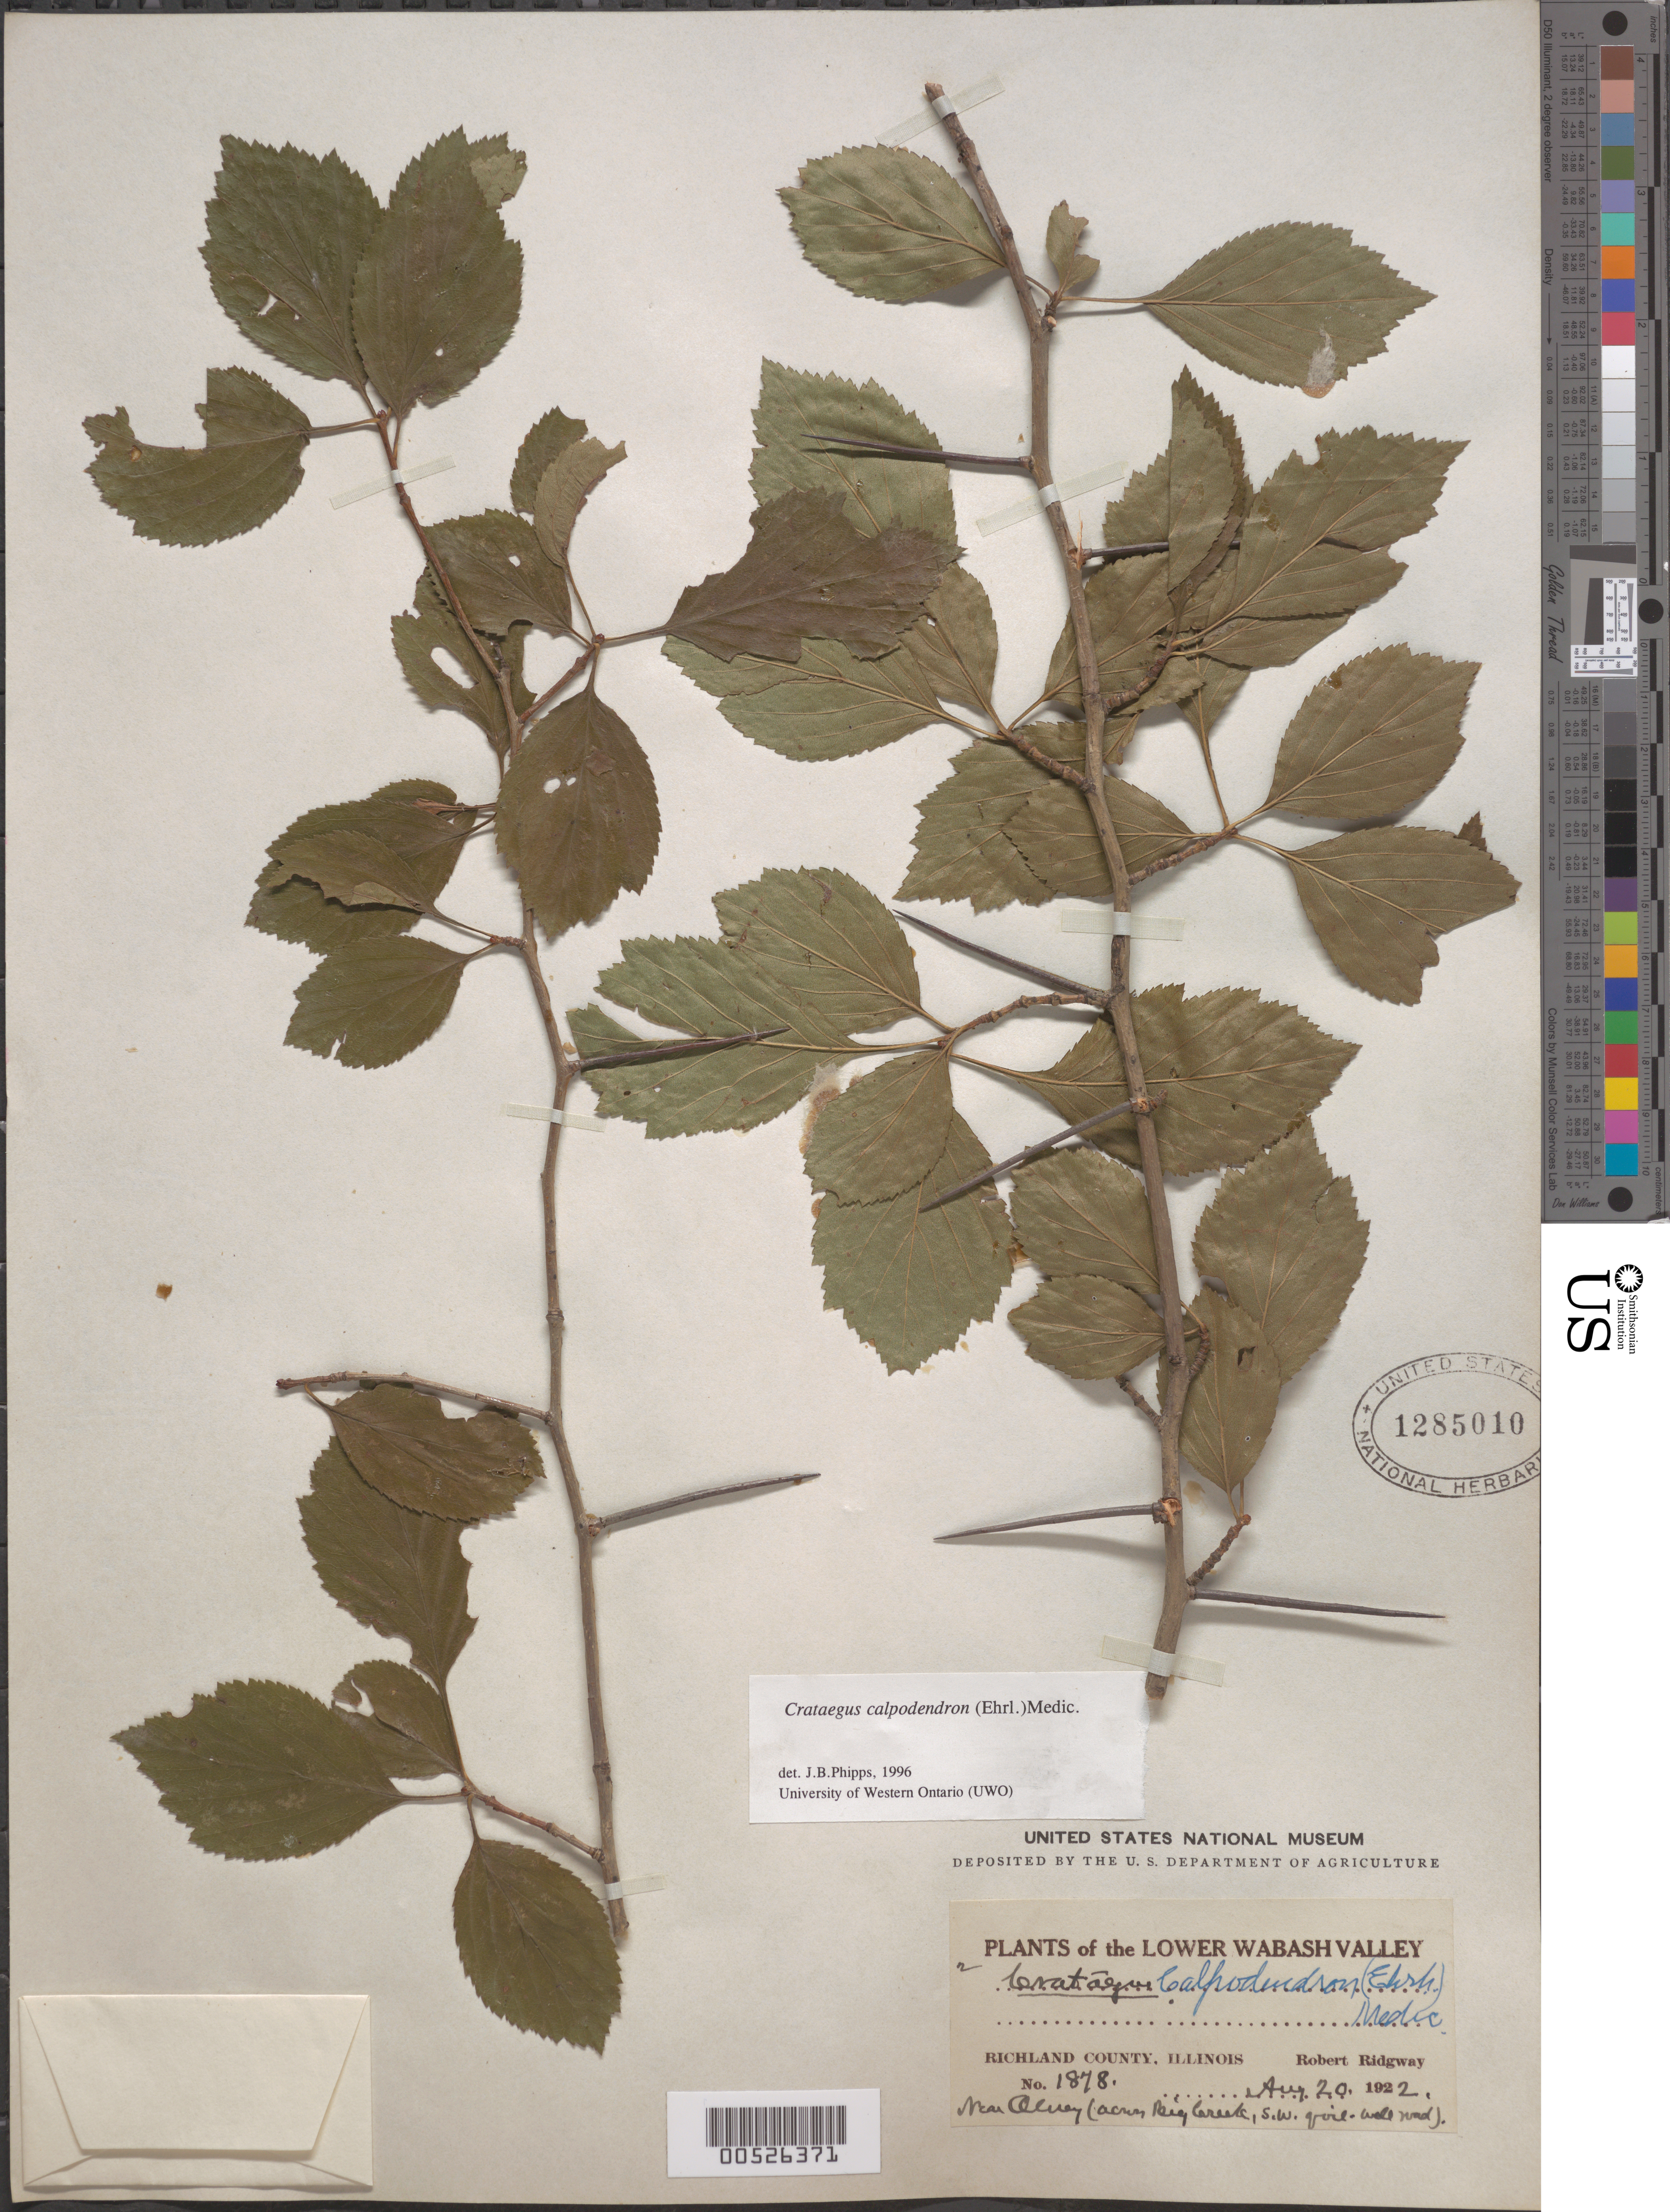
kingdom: Plantae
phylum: Tracheophyta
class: Magnoliopsida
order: Rosales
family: Rosaceae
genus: Crataegus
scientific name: Crataegus calpodendron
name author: (Ehrh.) Medik.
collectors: R. Ridgway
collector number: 1878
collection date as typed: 20 Aug 1922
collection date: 1922-08-20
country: United States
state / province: Illinois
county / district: Richland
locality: Near Olney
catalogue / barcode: US 1285010